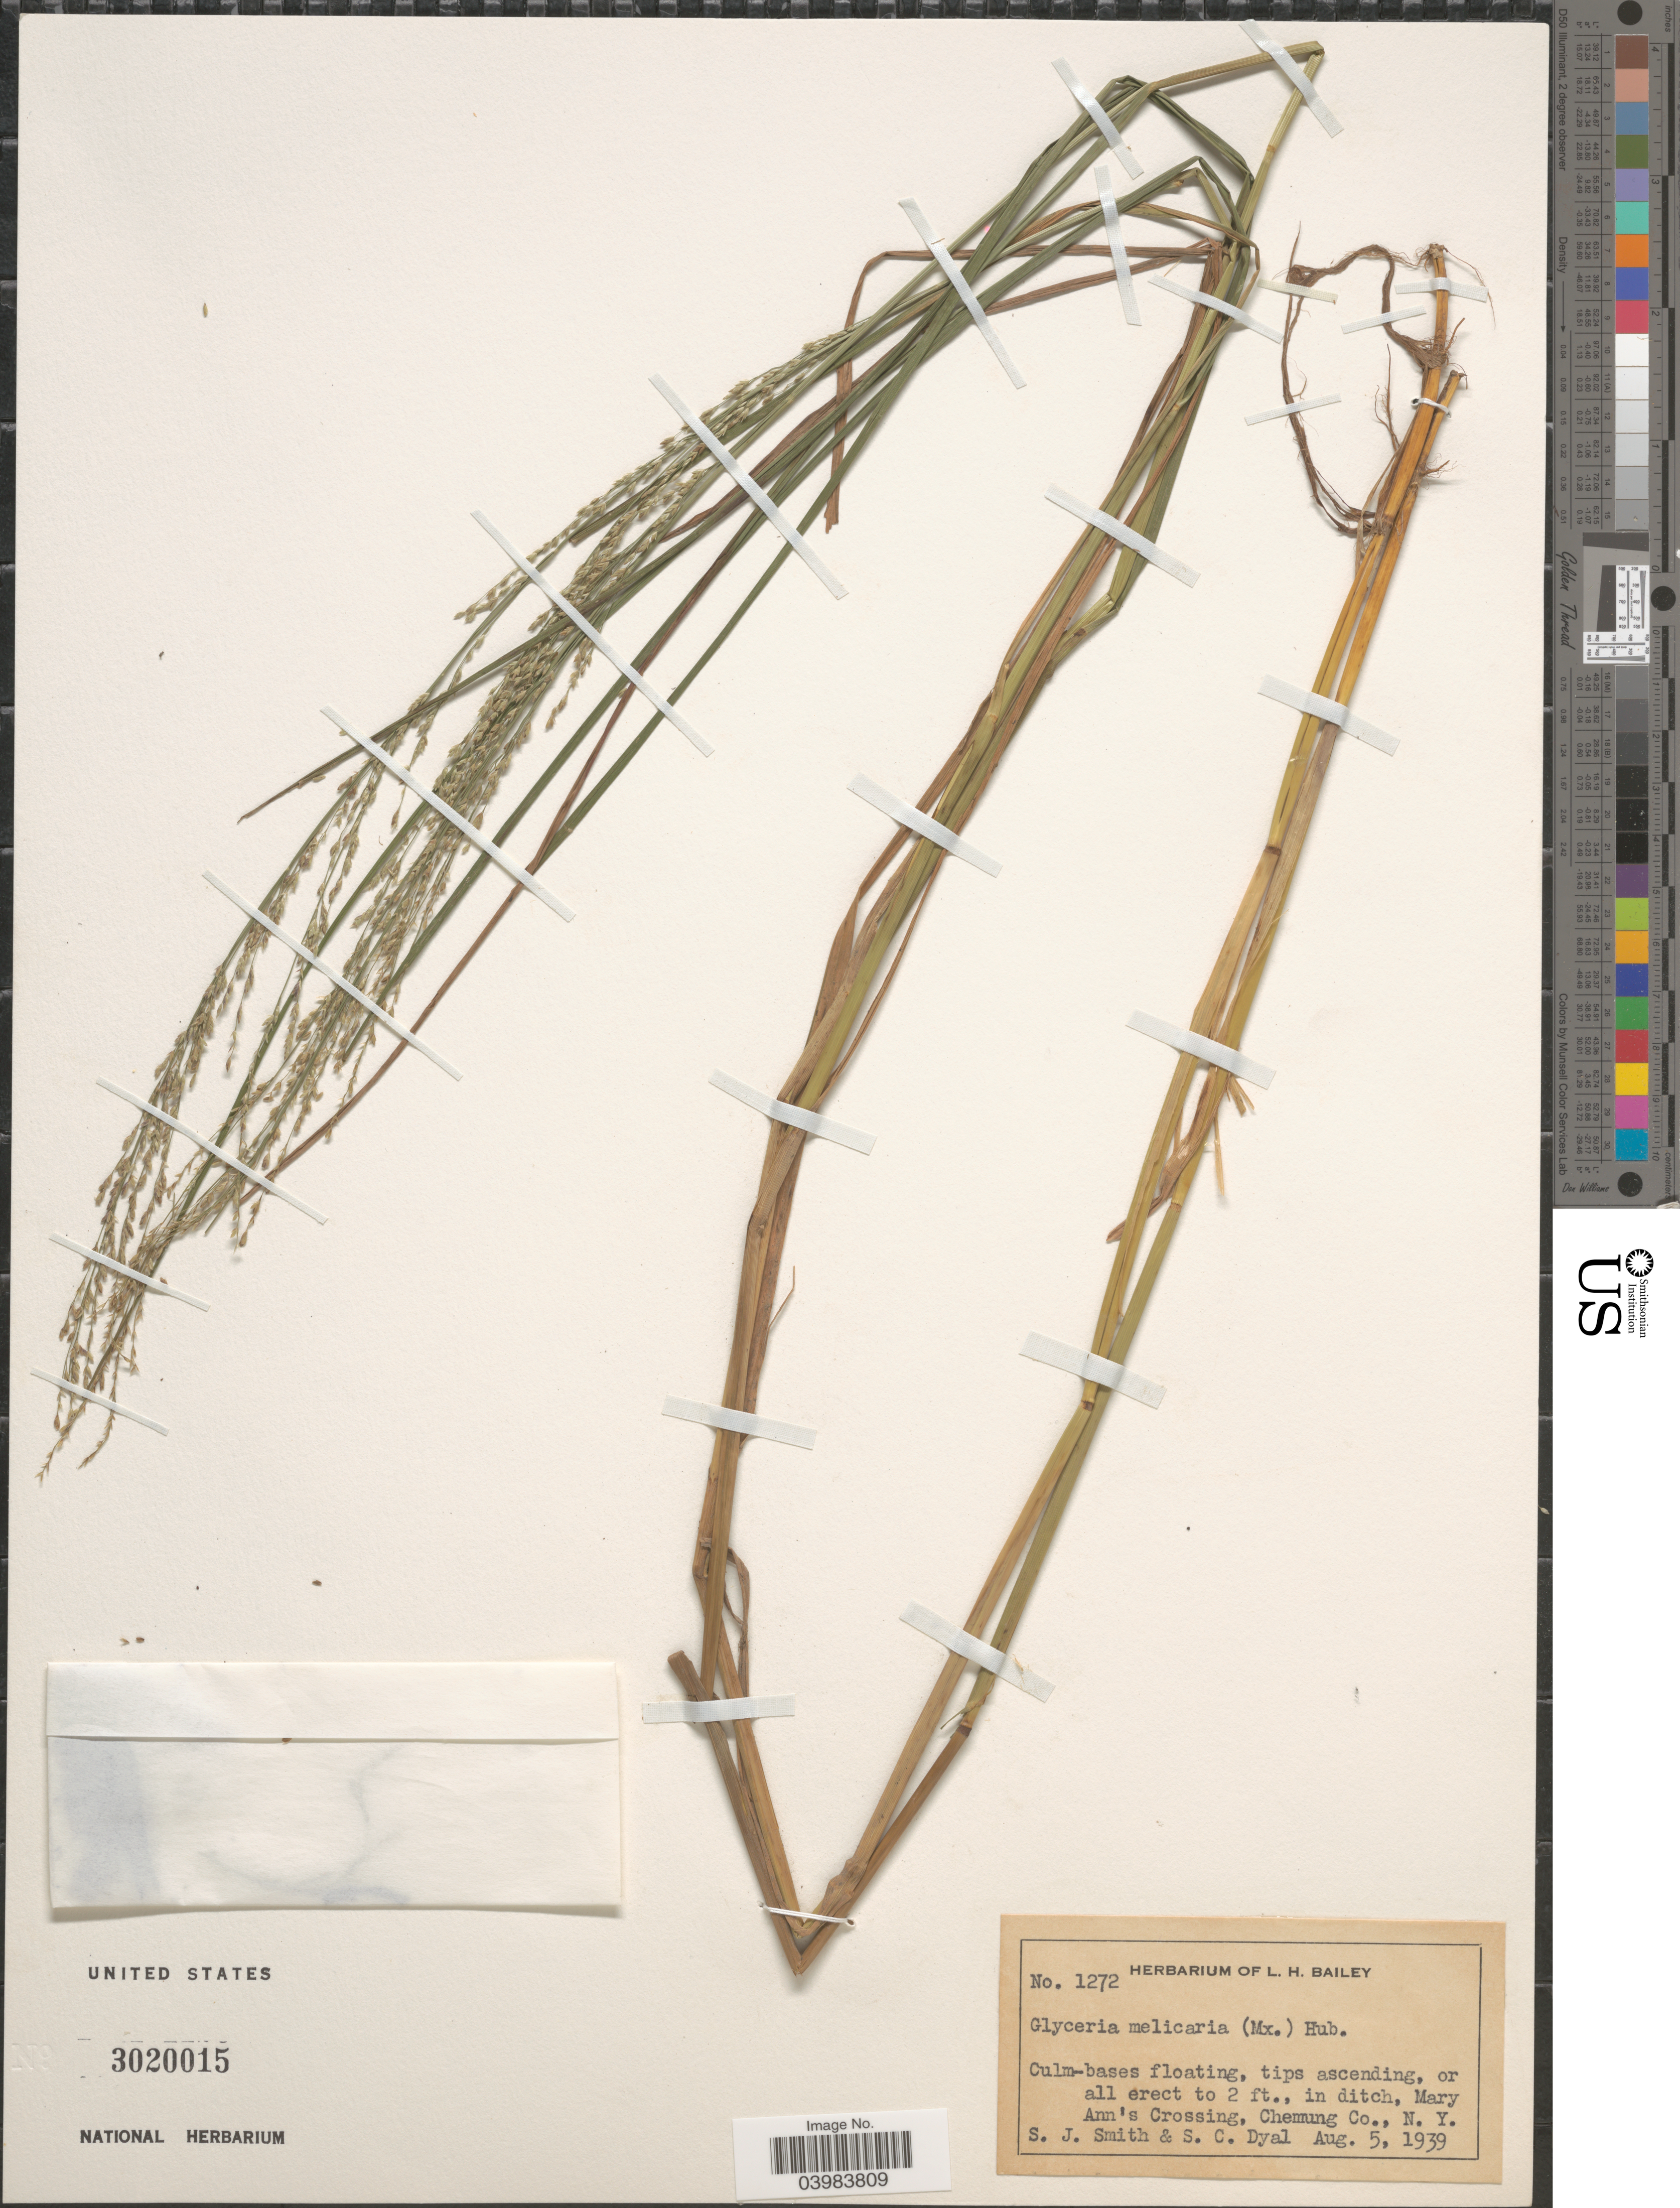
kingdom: Plantae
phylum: Tracheophyta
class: Liliopsida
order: Poales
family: Poaceae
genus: Glyceria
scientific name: Glyceria melicaria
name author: (Michx.) F.T. Hubb.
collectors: S. Smith & S. Dyal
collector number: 1272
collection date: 1939-08-05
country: United States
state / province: New York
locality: Mary Ann's Crossing, Chemung Co.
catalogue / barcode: US 3020015